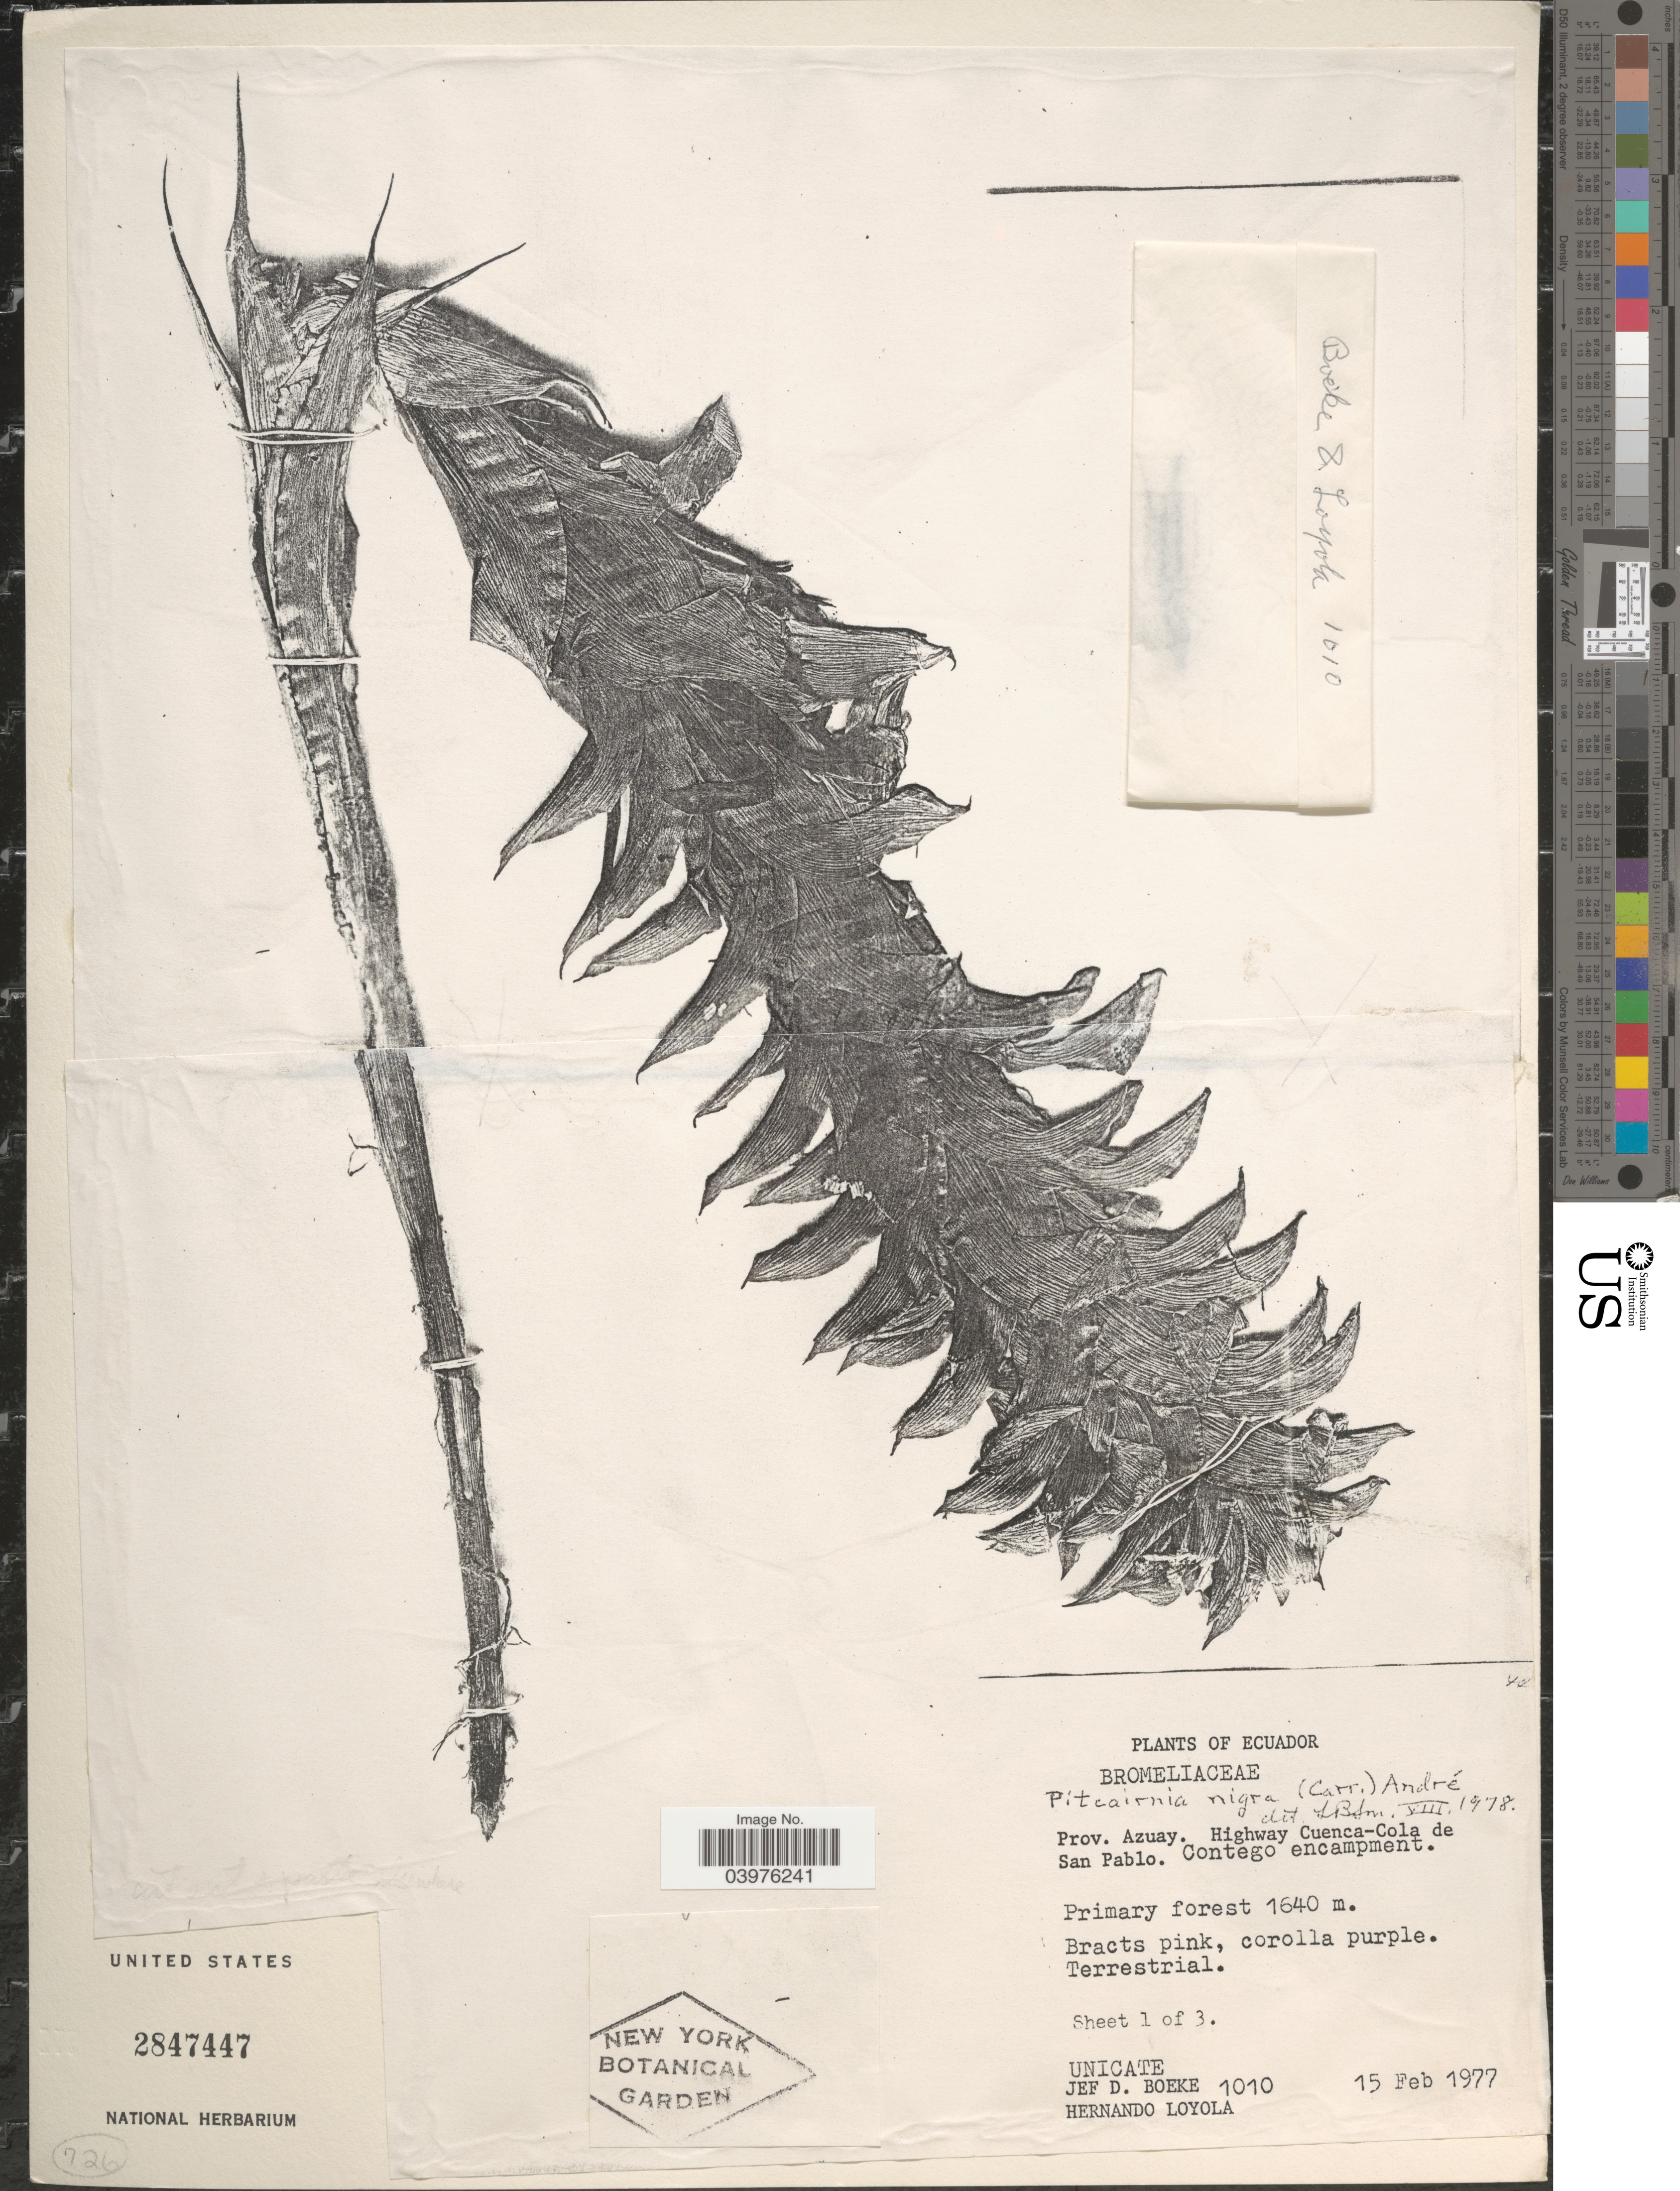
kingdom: Plantae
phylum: Tracheophyta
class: Liliopsida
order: Poales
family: Bromeliaceae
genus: Pitcairnia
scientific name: Pitcairnia nigra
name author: (É. Morren) André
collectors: J. Boeke & H. Loyola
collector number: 1010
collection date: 1977-02-15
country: Ecuador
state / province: Azuay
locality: Highway Cuenca-Cola de San Pablo. Contego encampment. Primary forest.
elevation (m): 1640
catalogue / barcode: US 2847447